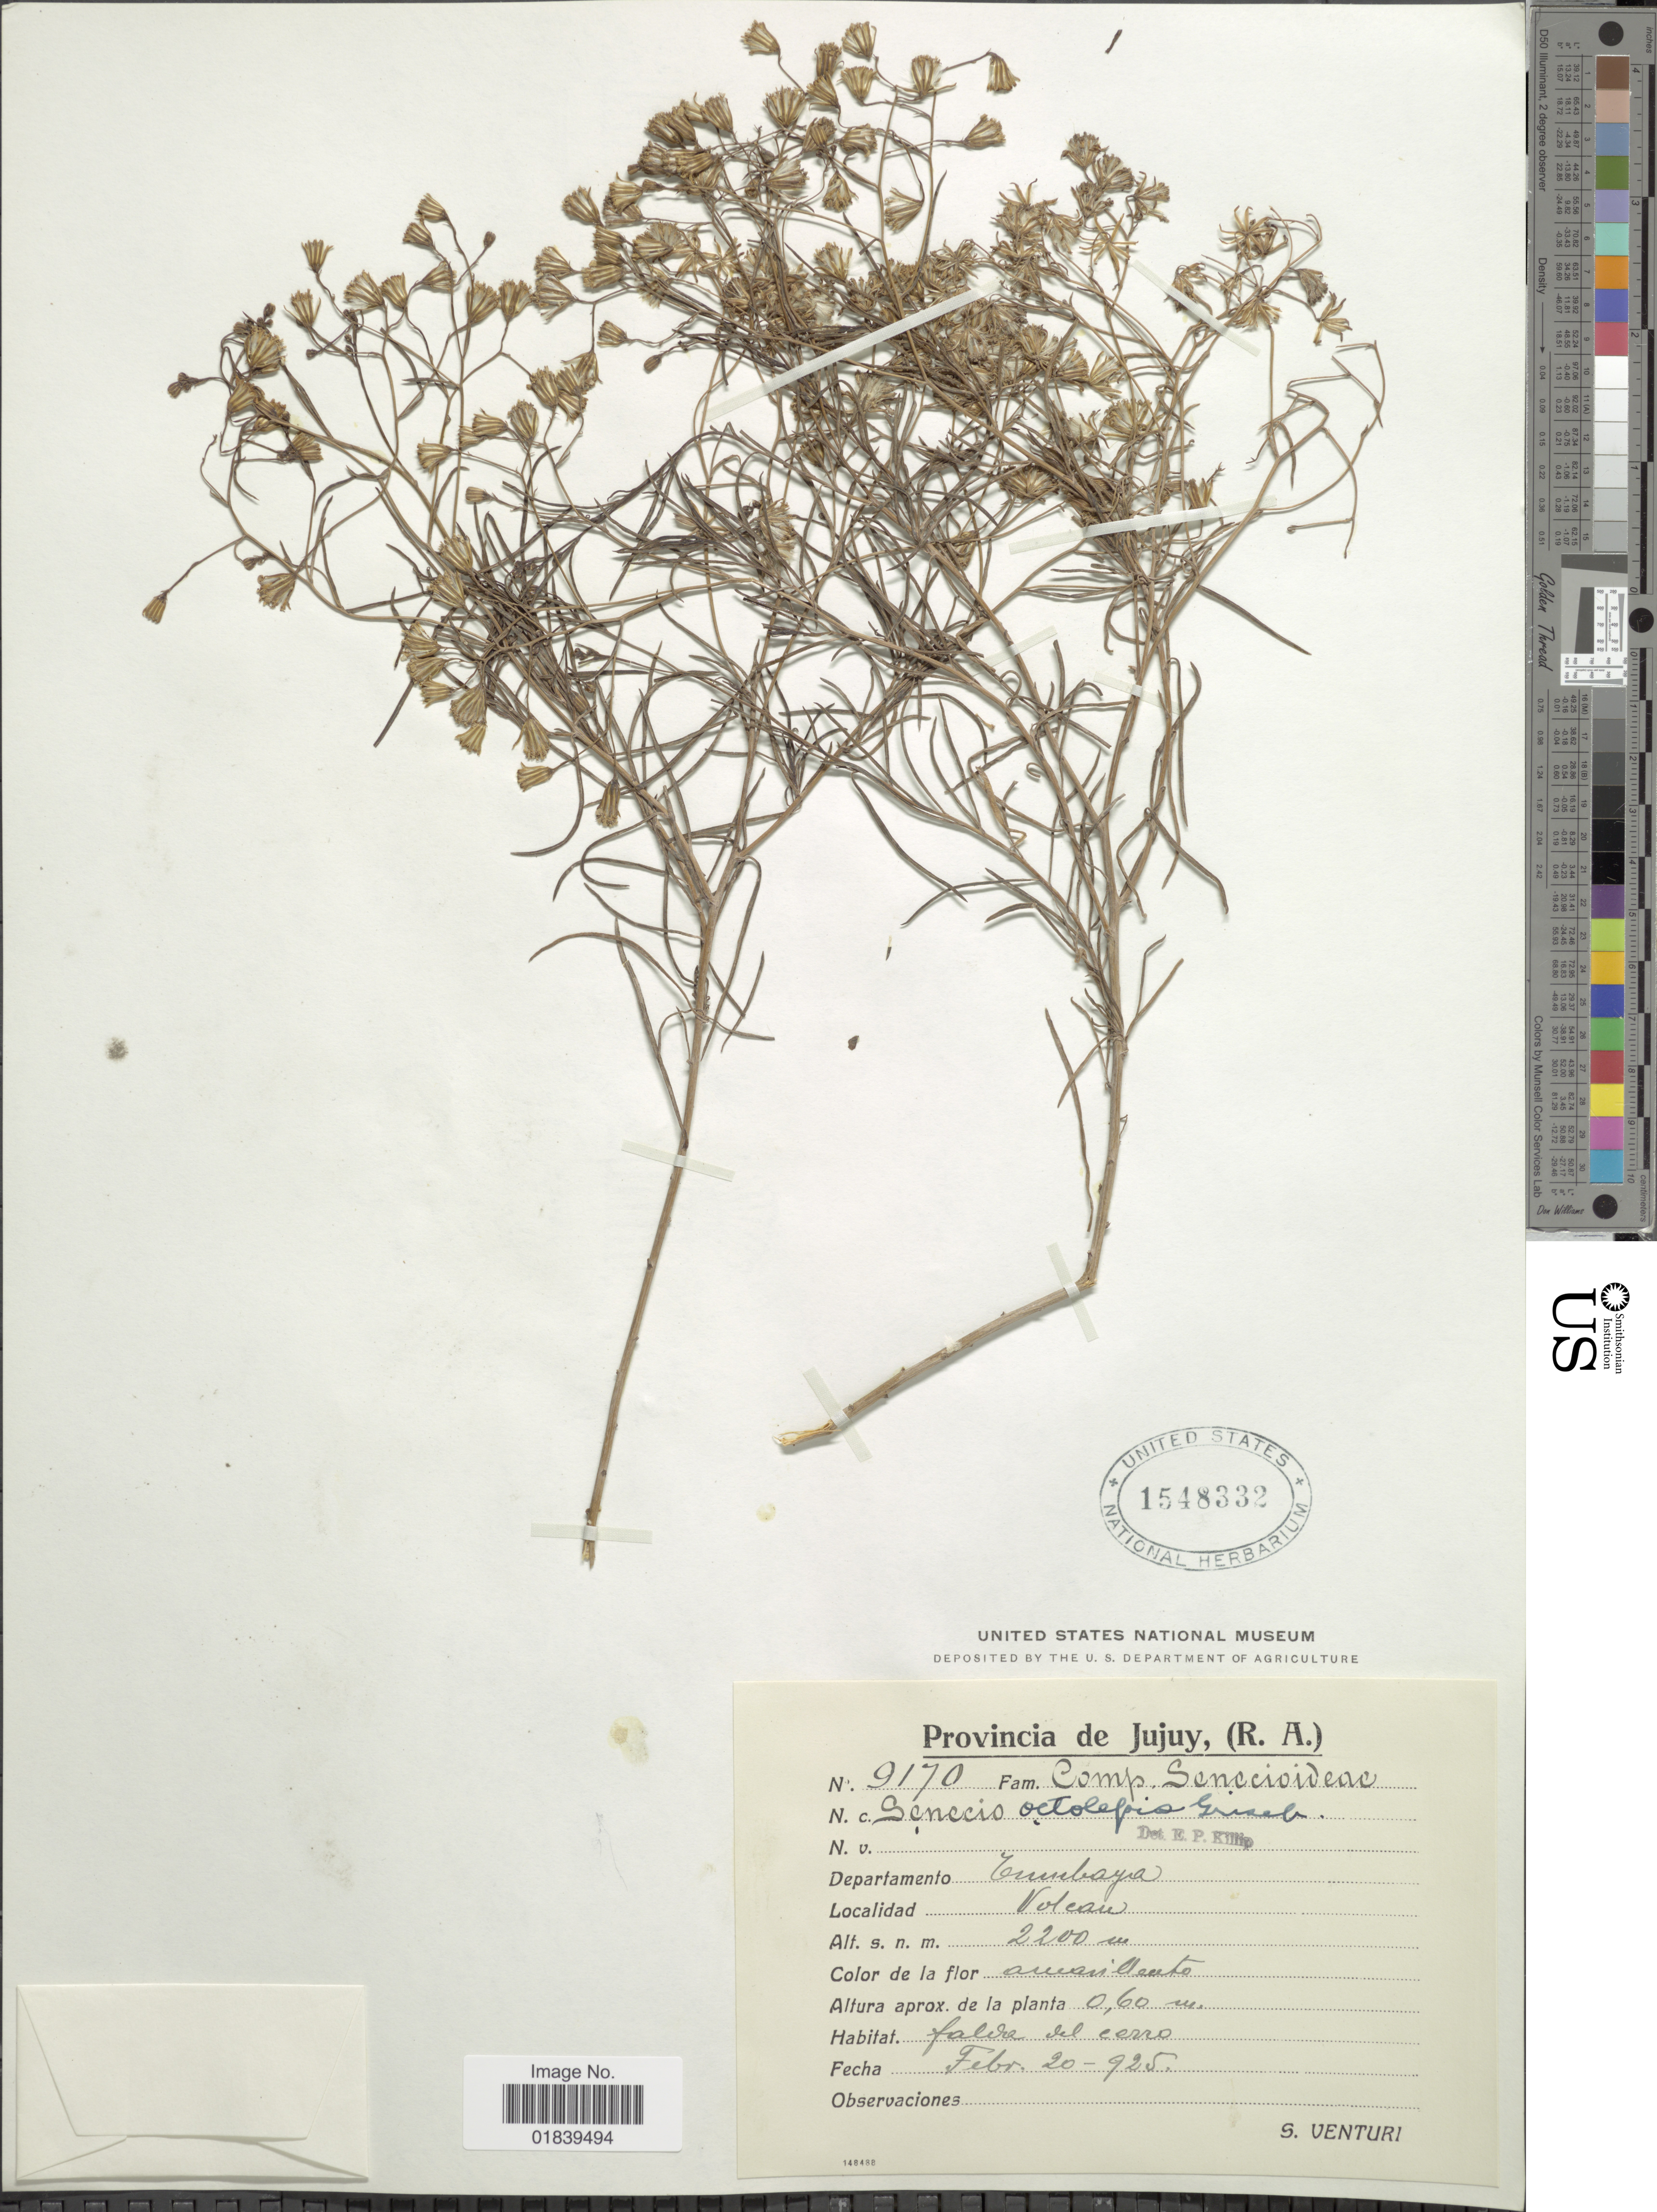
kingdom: Plantae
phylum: Tracheophyta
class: Magnoliopsida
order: Asterales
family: Asteraceae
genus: Senecio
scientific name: Senecio octolepis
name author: Griseb.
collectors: S. Venturi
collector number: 9170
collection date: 1925-02-20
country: Argentina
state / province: Jujuy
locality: Provincia de Jujuy , (R.A). Departamento Tumbaya, Volcan.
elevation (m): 2200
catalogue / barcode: US 1548332